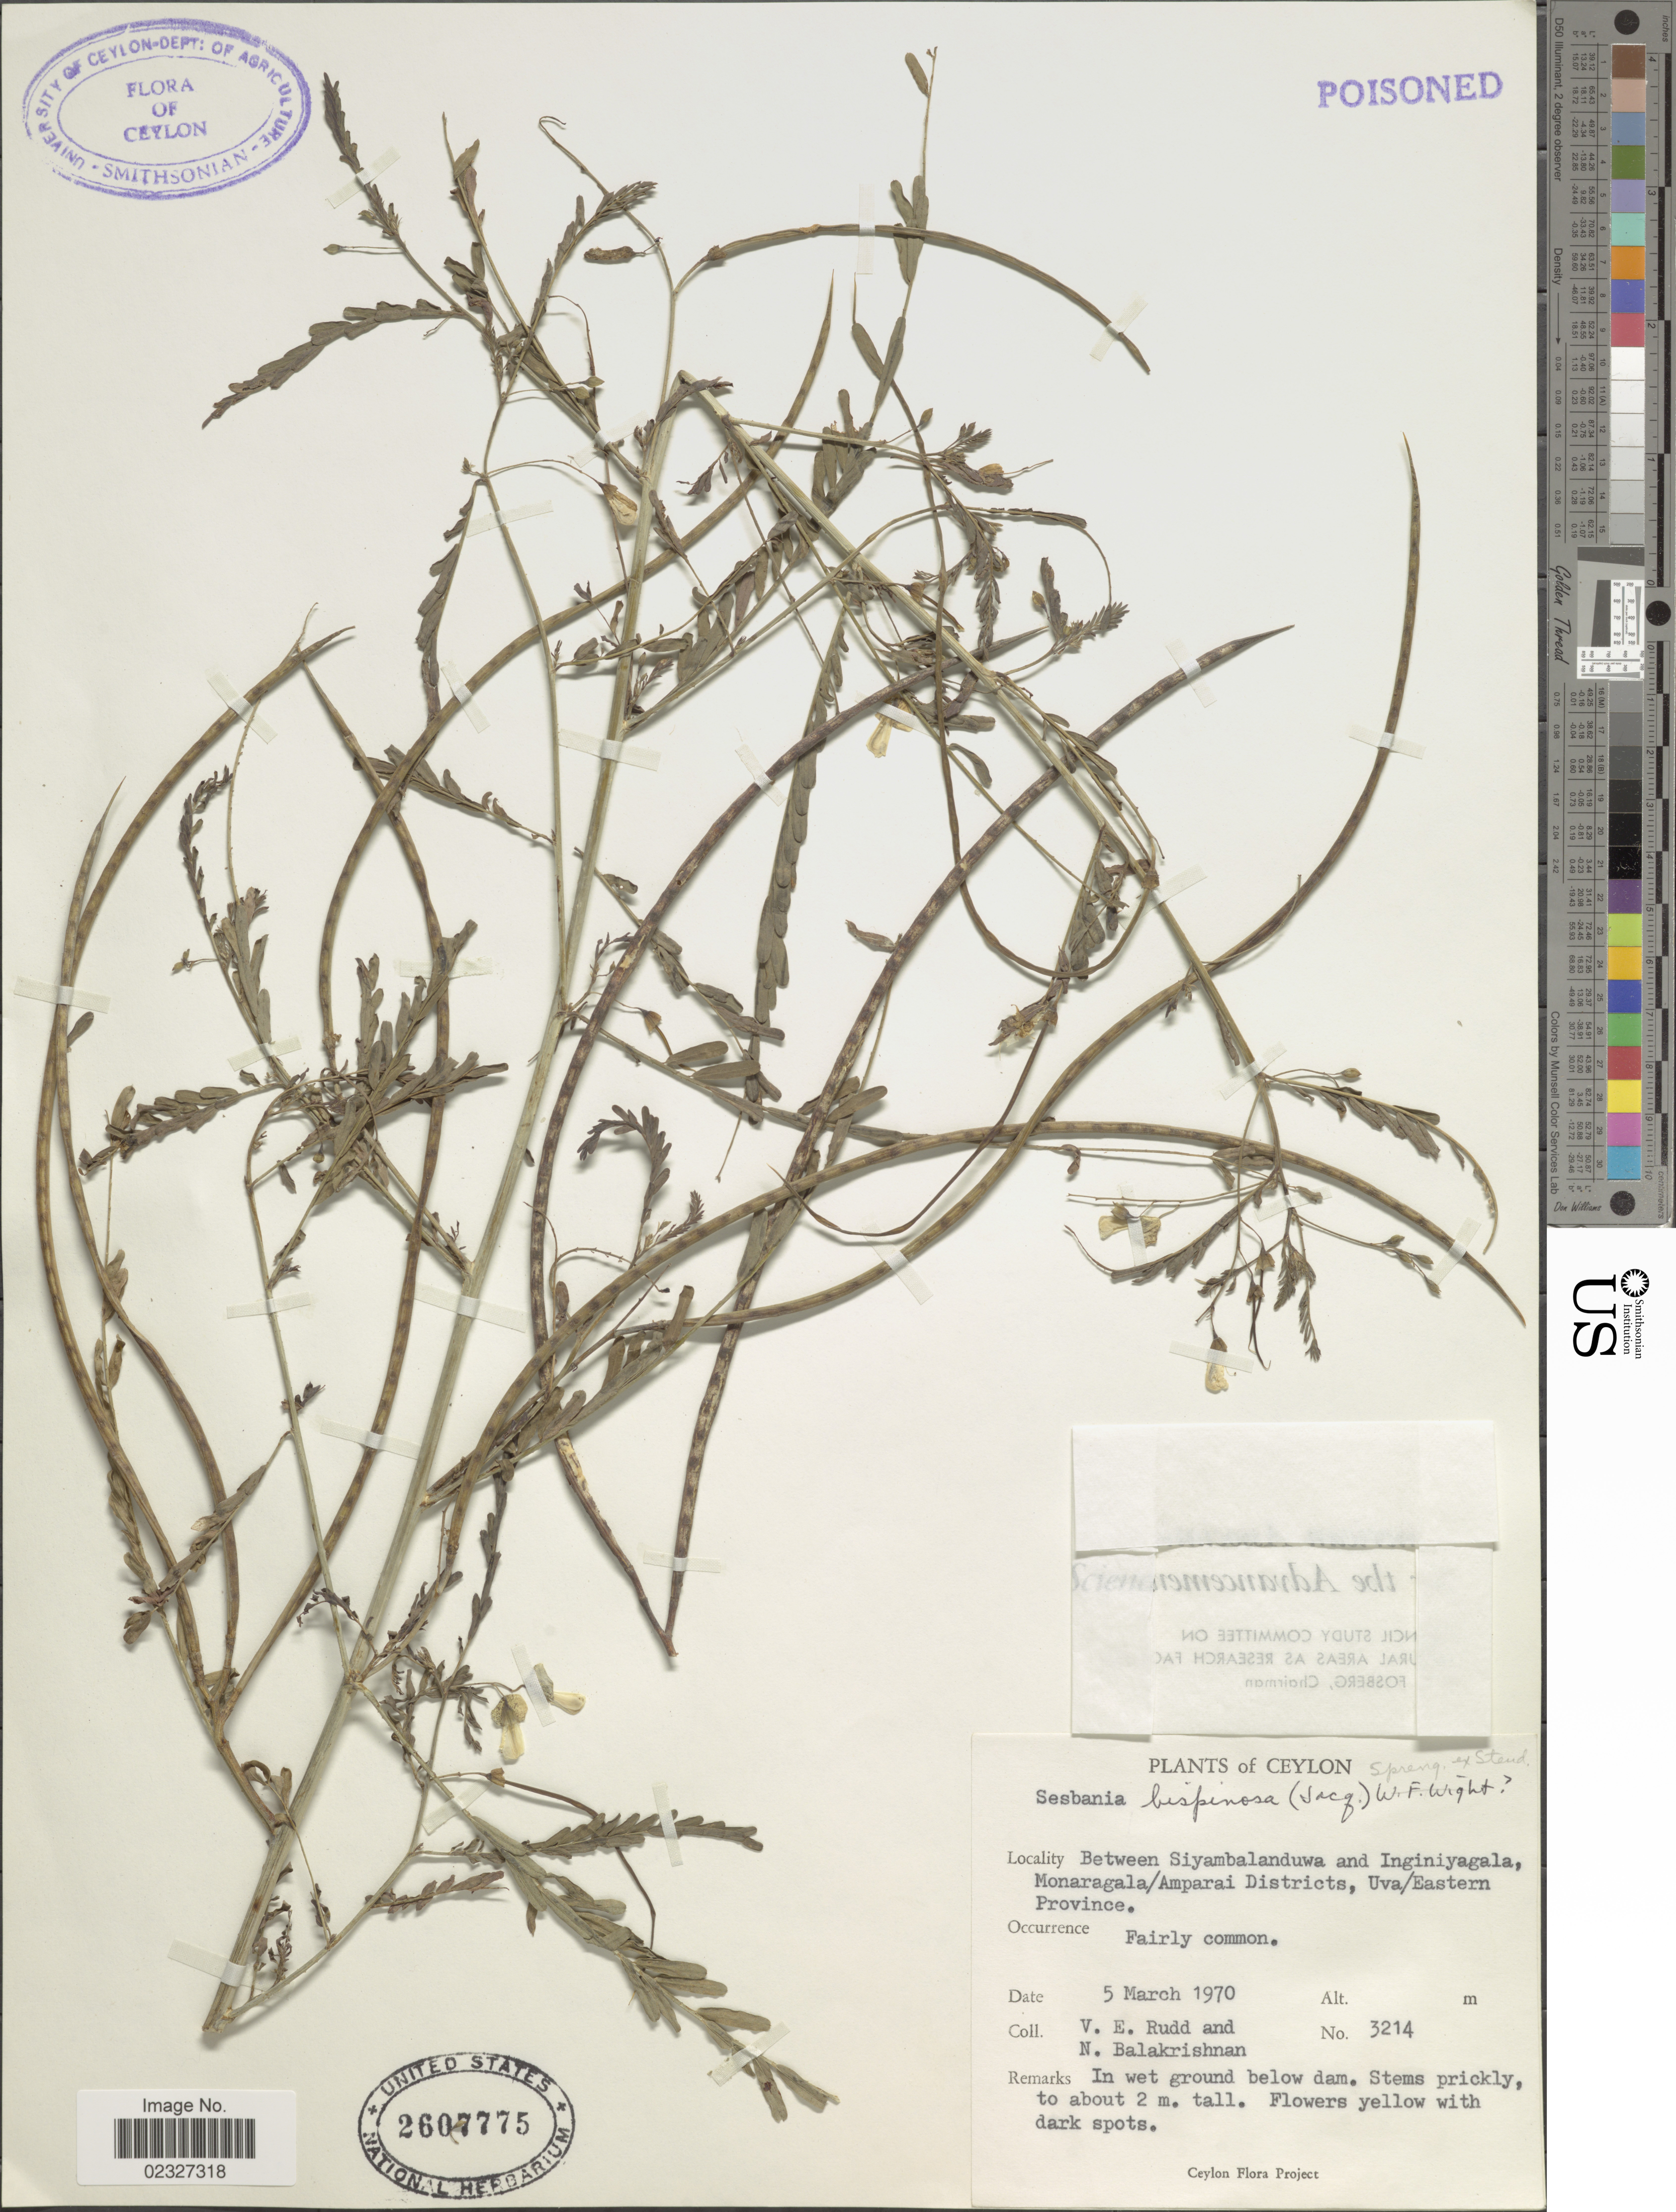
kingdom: Plantae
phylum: Tracheophyta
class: Magnoliopsida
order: Fabales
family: Fabaceae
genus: Sesbania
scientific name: Sesbania bispinosa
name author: (Jacq.) Steud.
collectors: V. E. Rudd & N. Balakrishnan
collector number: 3214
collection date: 1970-03-05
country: Sri Lanka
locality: Ceylon, between Siyambalanduwa and Inginiyagala, Monaragala/ Amparai Districts, Uva/ Eastern Province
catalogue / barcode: US 2607775